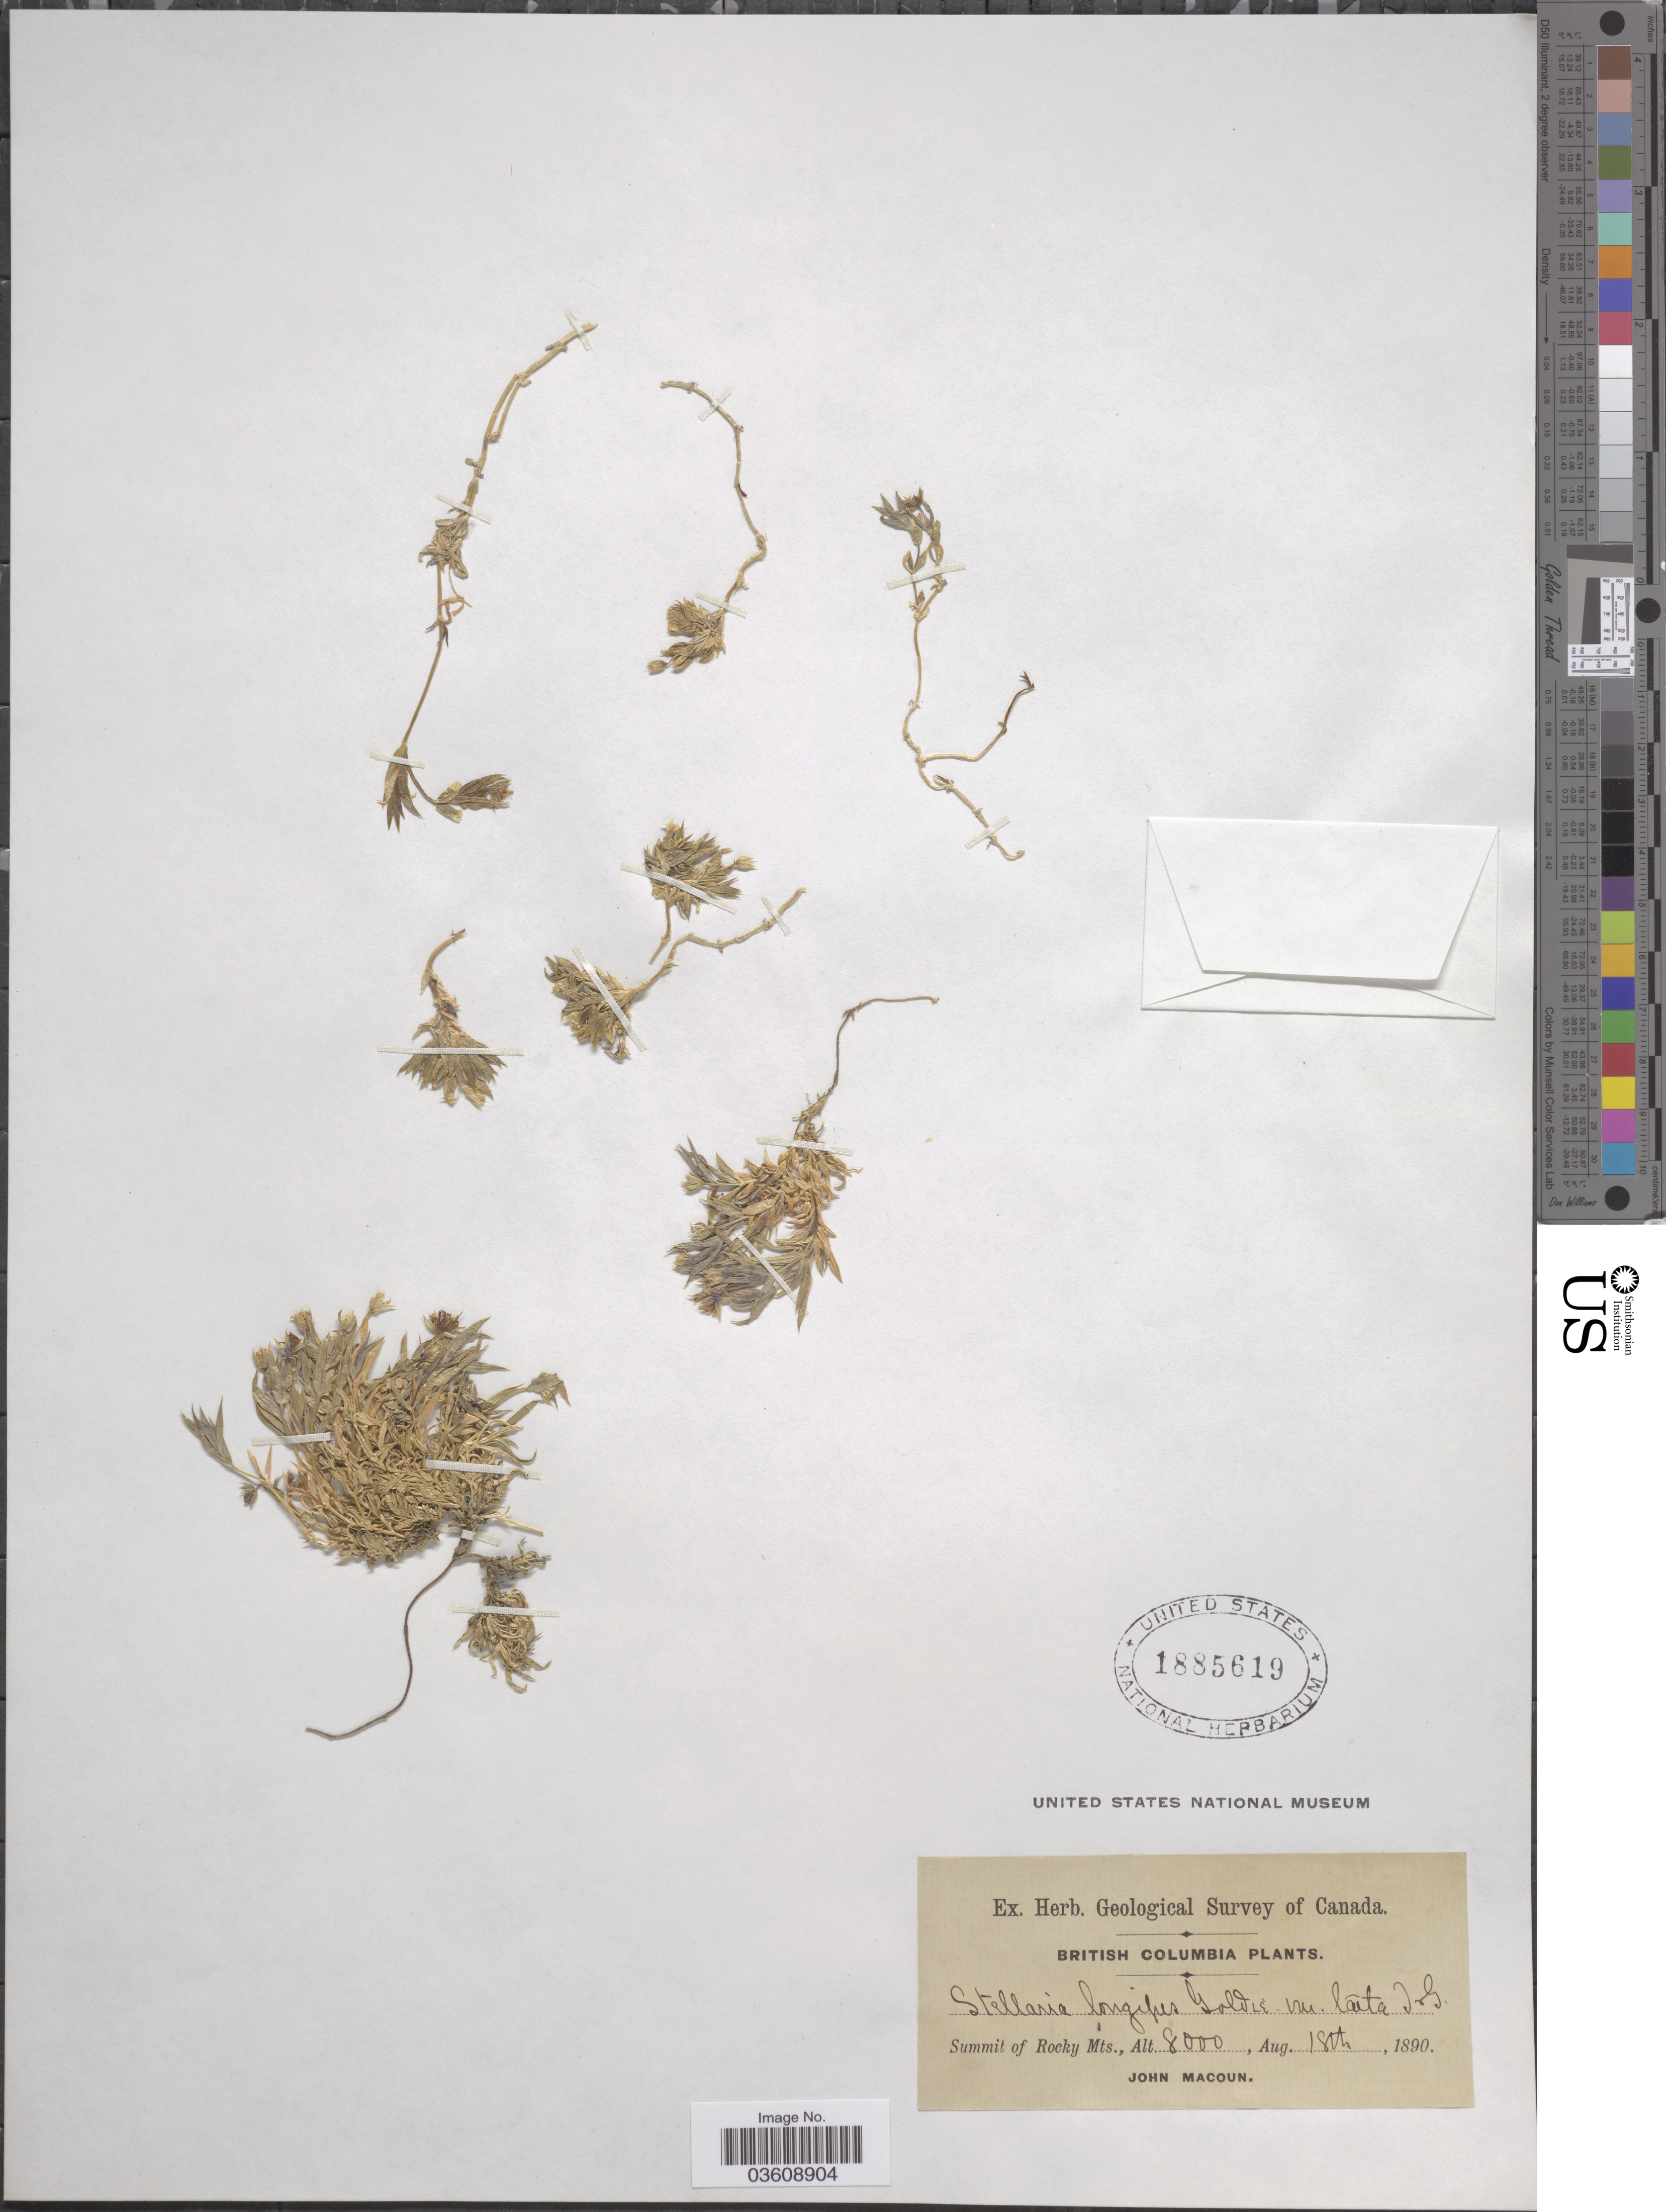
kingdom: Plantae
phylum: Tracheophyta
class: Magnoliopsida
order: Caryophyllales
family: Caryophyllaceae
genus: Stellaria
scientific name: Stellaria longipes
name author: Goldie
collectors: J. Macoun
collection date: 1890-08-18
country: Canada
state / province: British Columbia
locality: Summit of Rocky Mts.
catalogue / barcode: US 1885619